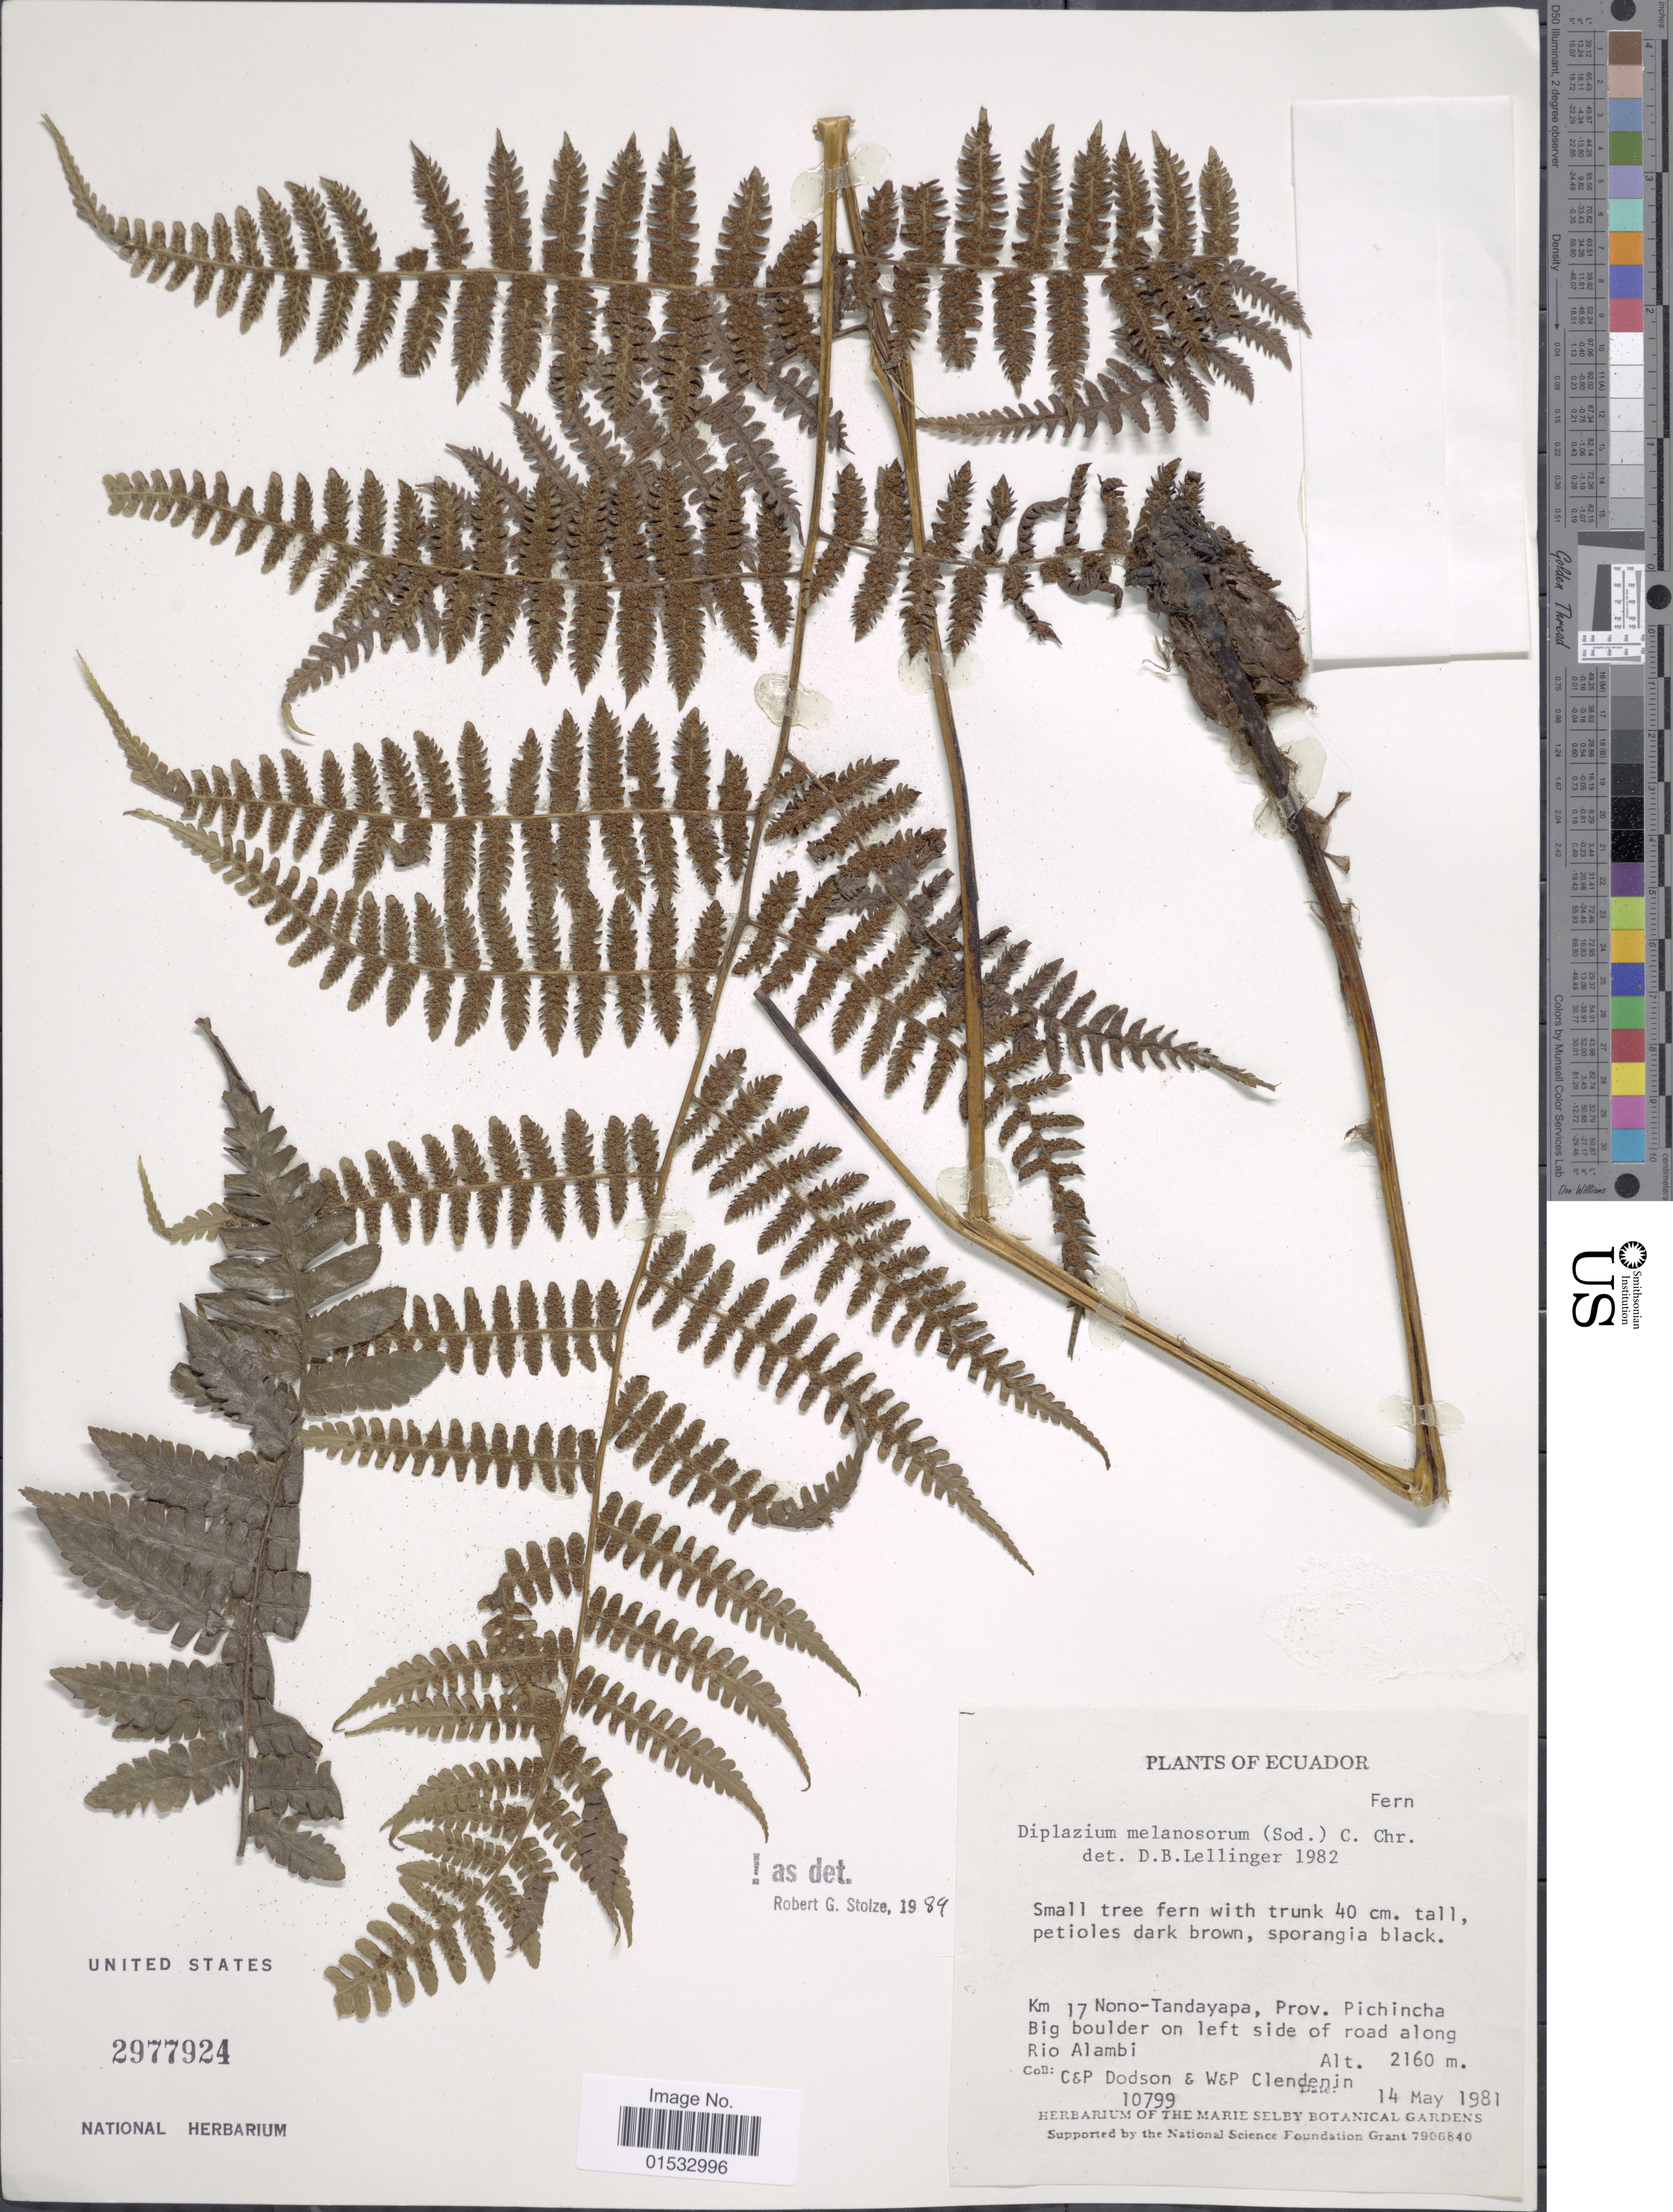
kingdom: Plantae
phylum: Tracheophyta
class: Polypodiopsida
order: Polypodiales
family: Athyriaceae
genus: Diplazium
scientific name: Diplazium melanosorum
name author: (Sodiro) C. Chr.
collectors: C. Dodson, P. M. Dodson, W. Clendenin & P. Clendenin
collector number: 10799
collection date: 1981-05-14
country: Ecuador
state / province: Pichincha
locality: Km. 17 Nono- Tandayapa, Big boulder on left side of road along Rio Alambi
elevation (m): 2160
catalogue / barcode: US 2977924